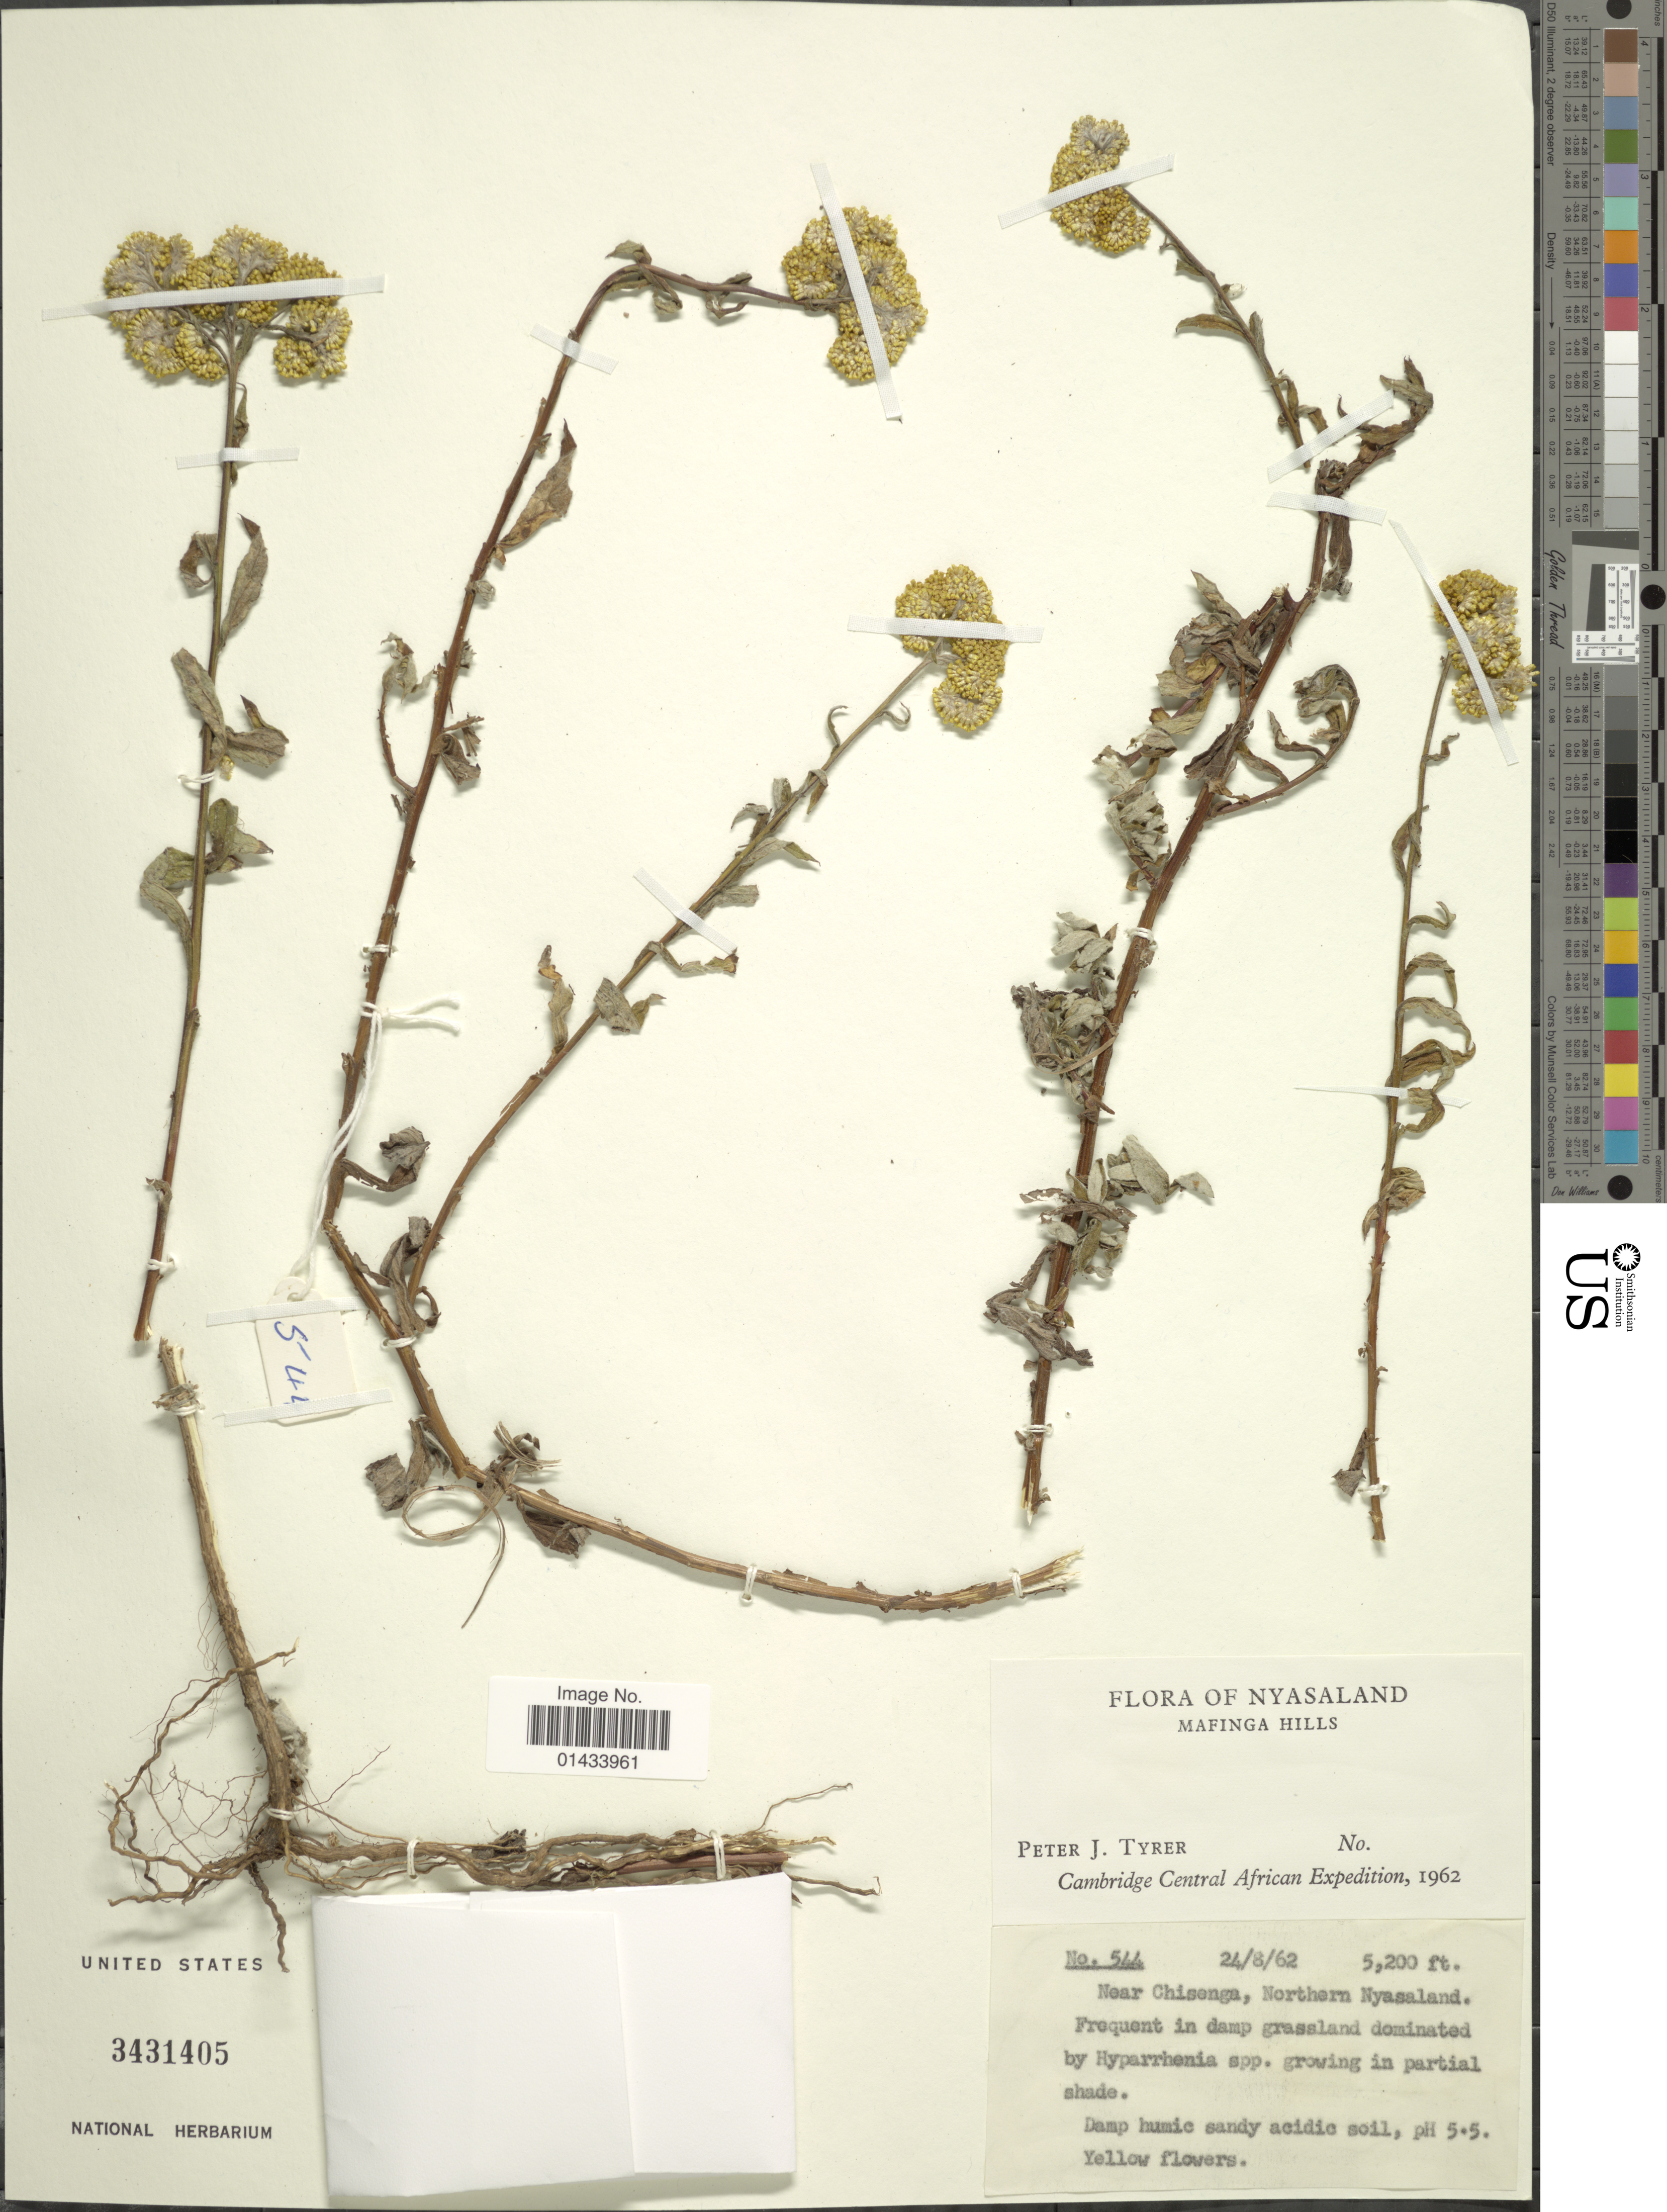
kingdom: Plantae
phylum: Tracheophyta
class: Magnoliopsida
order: Asterales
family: Asteraceae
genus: Helichrysum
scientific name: Helichrysum sp.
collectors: P. Tyrer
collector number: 544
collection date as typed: Transcribed d/m/y: 24/8/62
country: Malawi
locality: Nyasaland, Mafinga Hills, near Chisenga, Northern Nyasaland, growing in partial shade, Cambridge Central Africa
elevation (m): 1585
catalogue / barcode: US 3431405